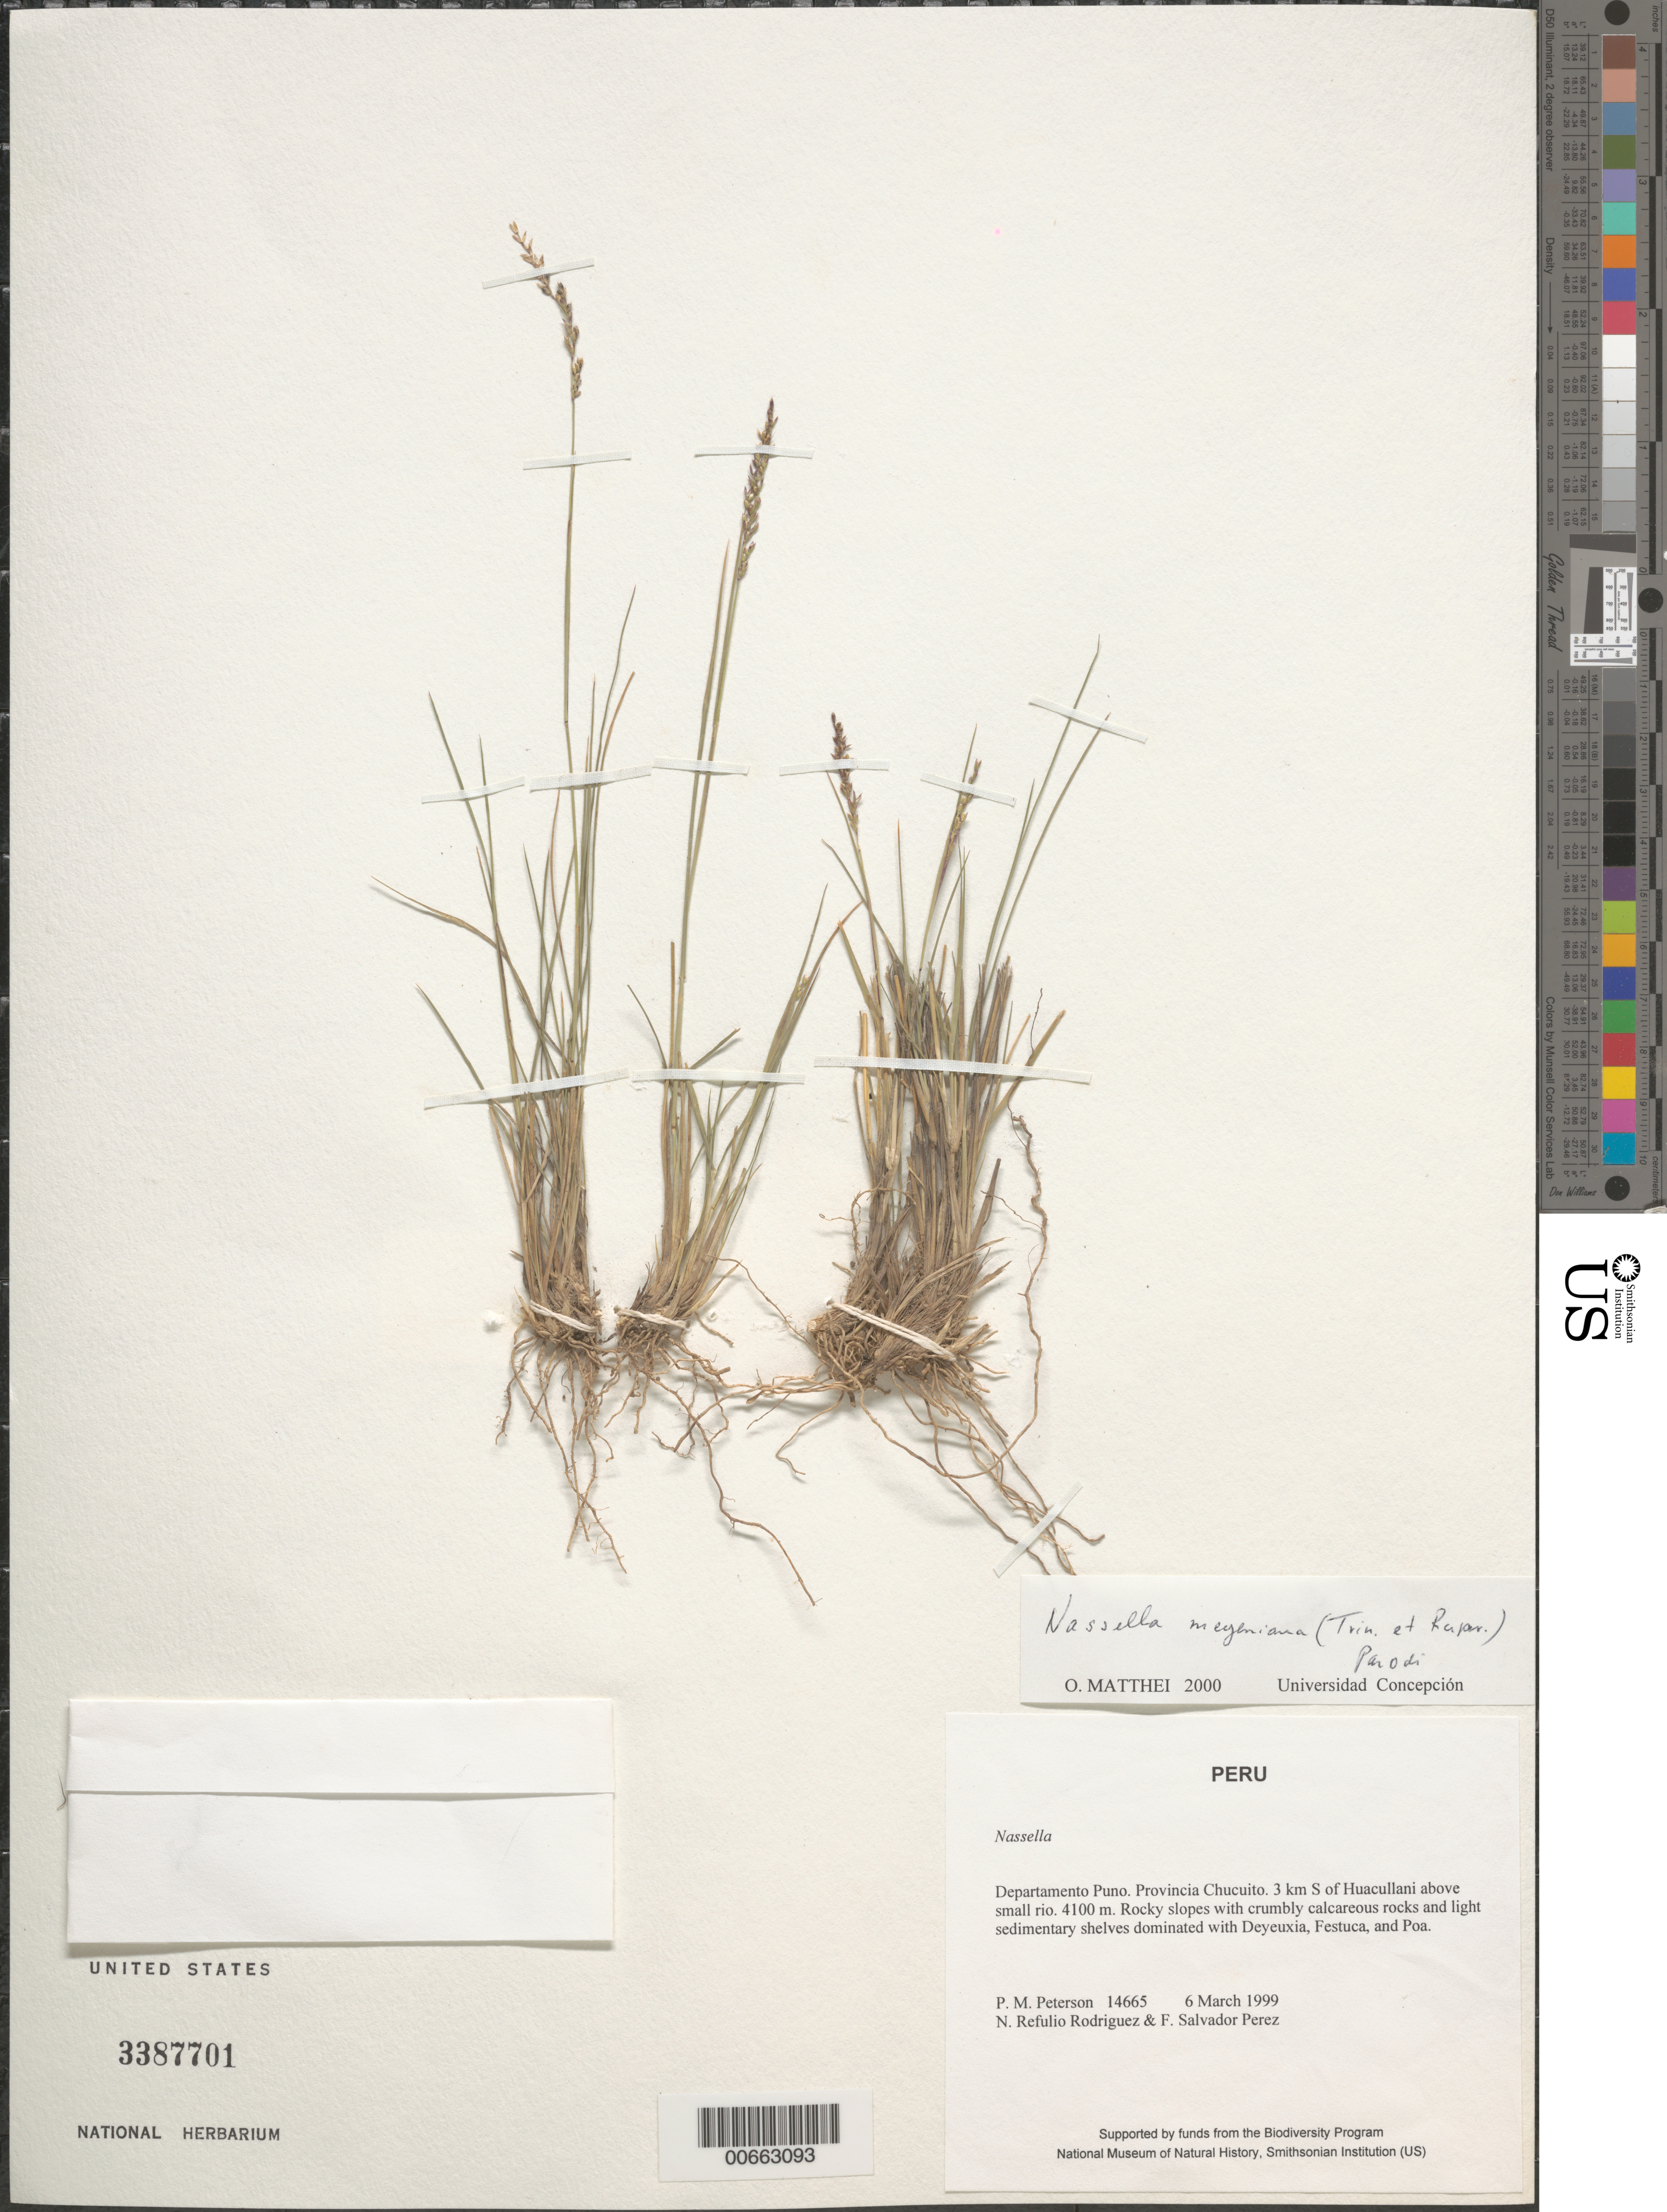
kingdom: Plantae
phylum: Tracheophyta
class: Liliopsida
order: Poales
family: Poaceae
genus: Nassella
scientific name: Nassella meyeniana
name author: (Trin. & Rupr.) Parodi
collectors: P. M. Peterson, N. Refulio-Rodríguez & F. Salvador Perez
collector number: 14665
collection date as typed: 06 Mar 1999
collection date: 1999-03-06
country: Peru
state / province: Puno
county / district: Chucuito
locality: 3 km S of Huacullani above small rio.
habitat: Rocky slopes with crumbly calcareous rocks and light sedimentary shelves dominated with Deyeuxia, Festuca and Poa.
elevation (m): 4100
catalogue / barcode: US 3387701